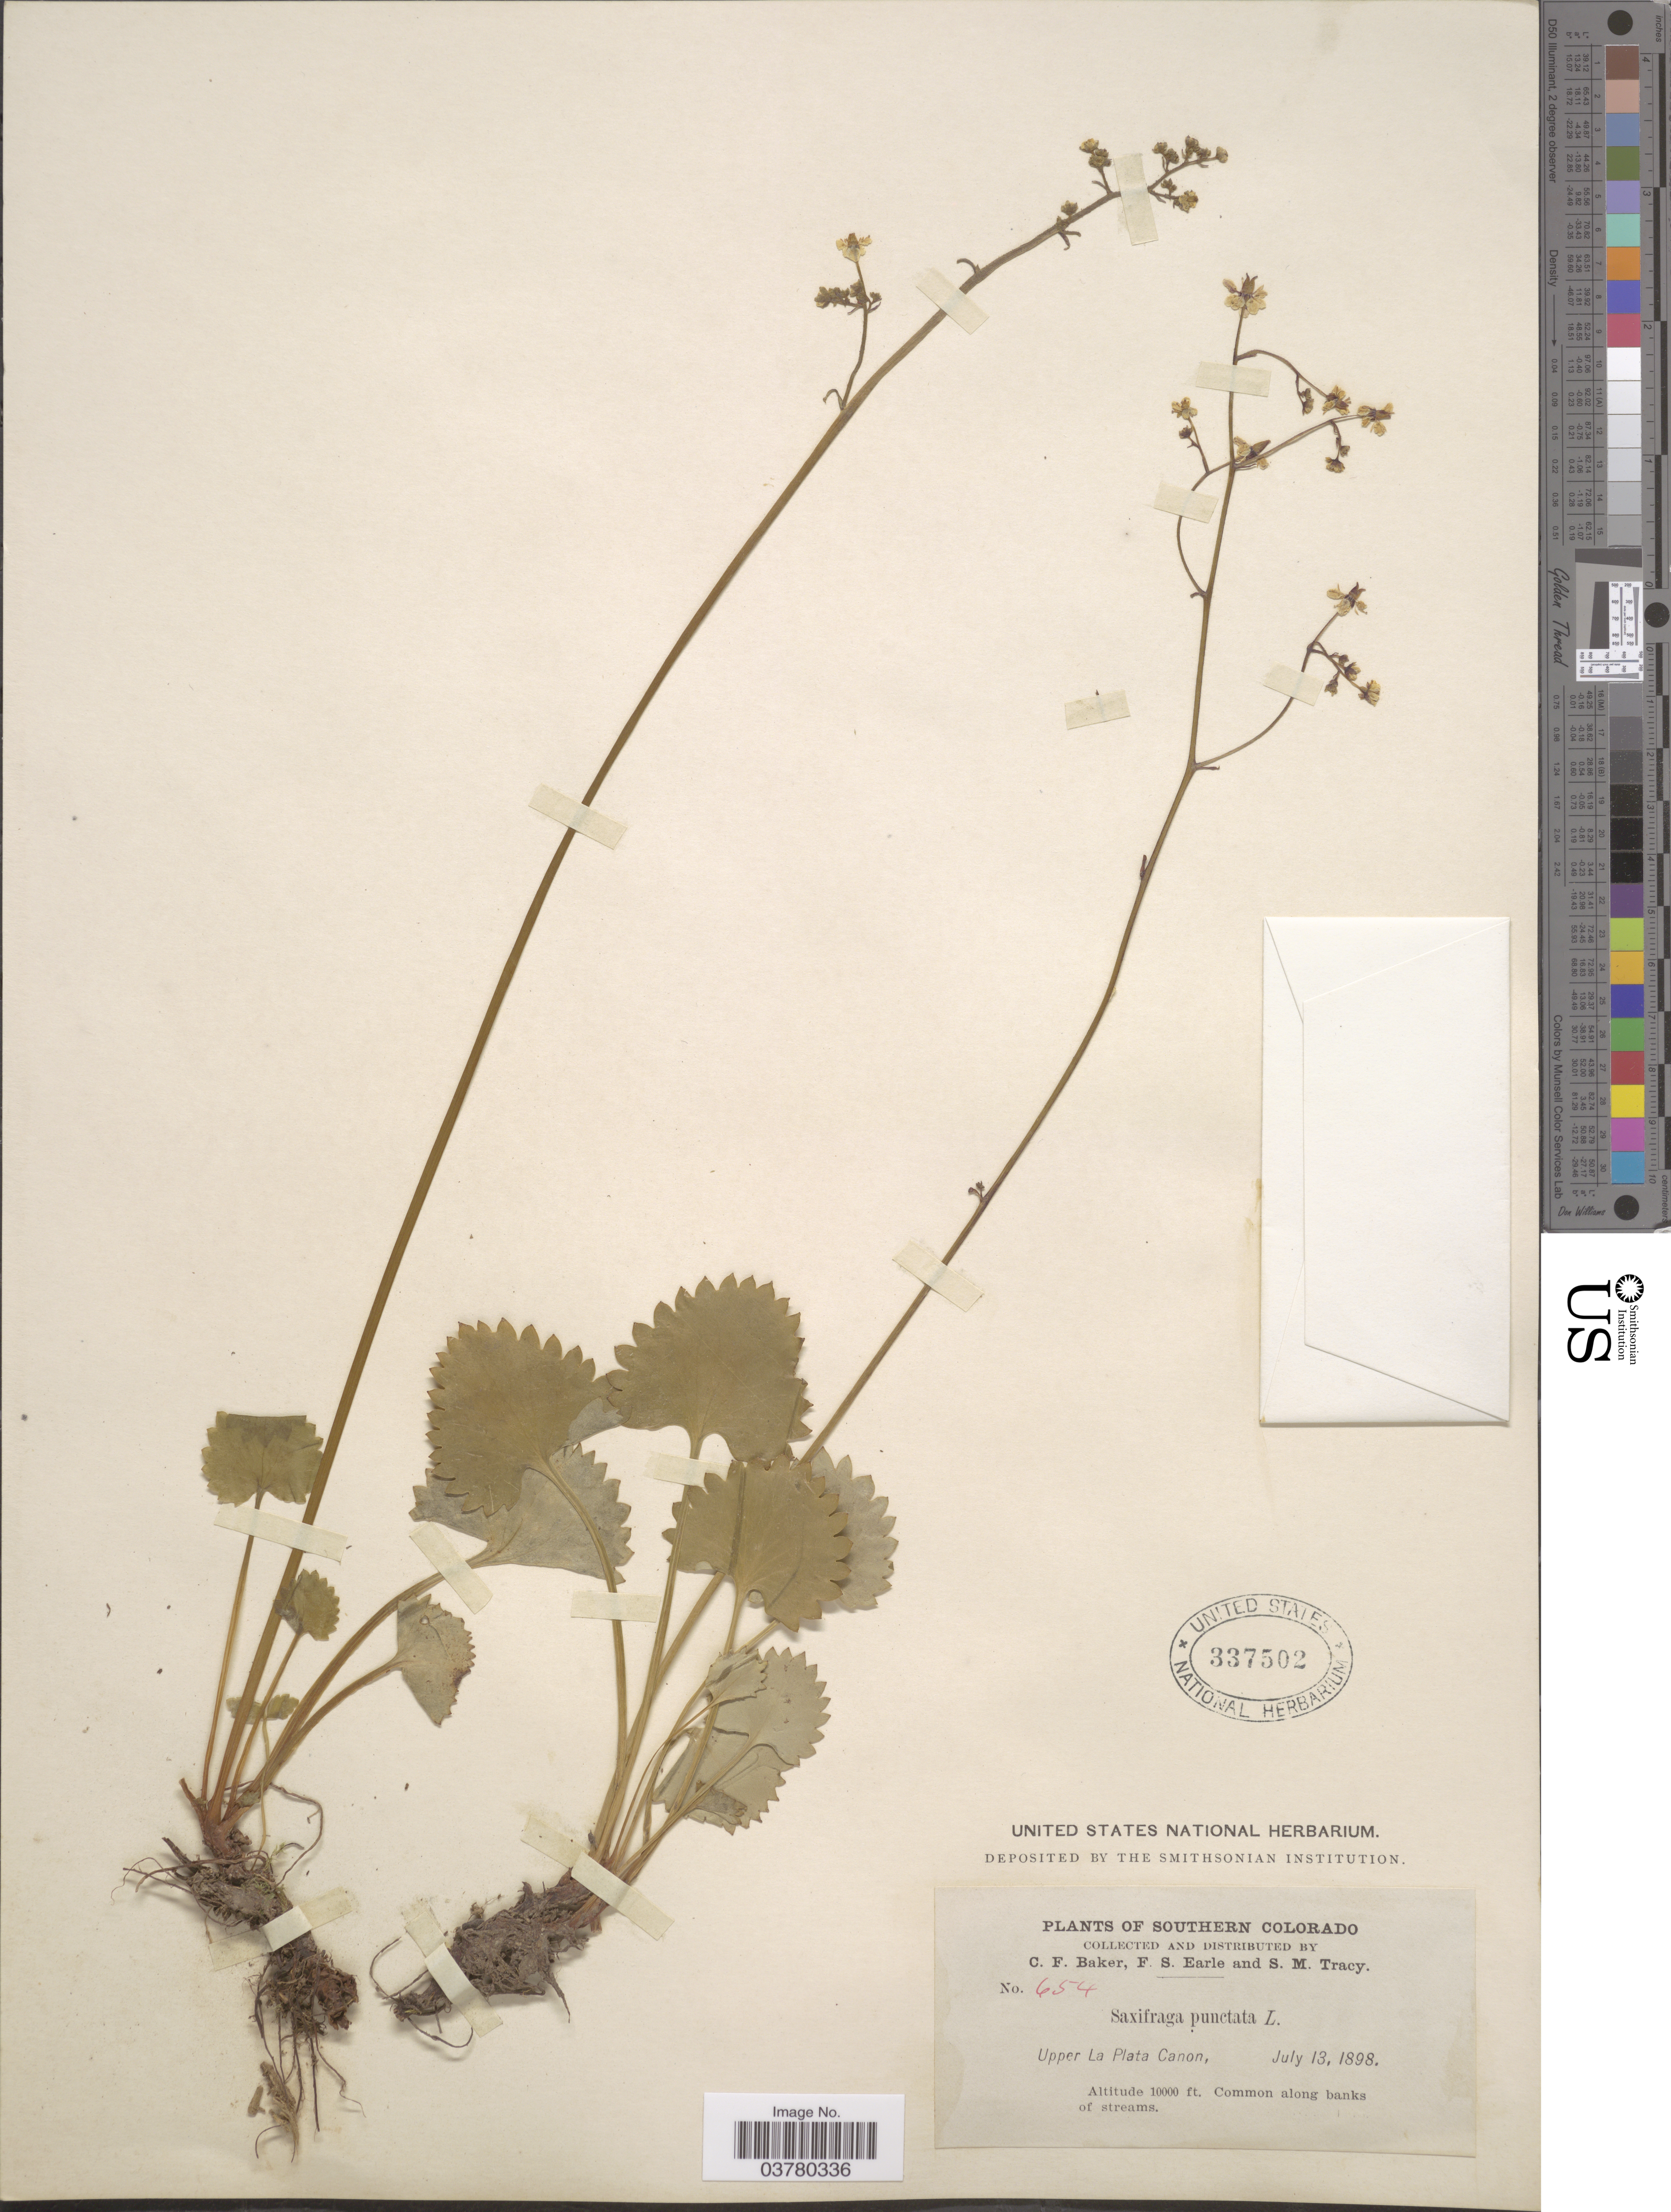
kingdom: Plantae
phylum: Tracheophyta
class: Magnoliopsida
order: Saxifragales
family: Saxifragaceae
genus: Micranthes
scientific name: Micranthes odontoloma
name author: (Piper) A. Heller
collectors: C. F. Baker, F. S. Earle & S. M. Tracy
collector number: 654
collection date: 1898-07-13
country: United States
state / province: Colorado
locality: Southern Colorado. Upper La Plata Canon.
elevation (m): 3048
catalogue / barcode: US 337502